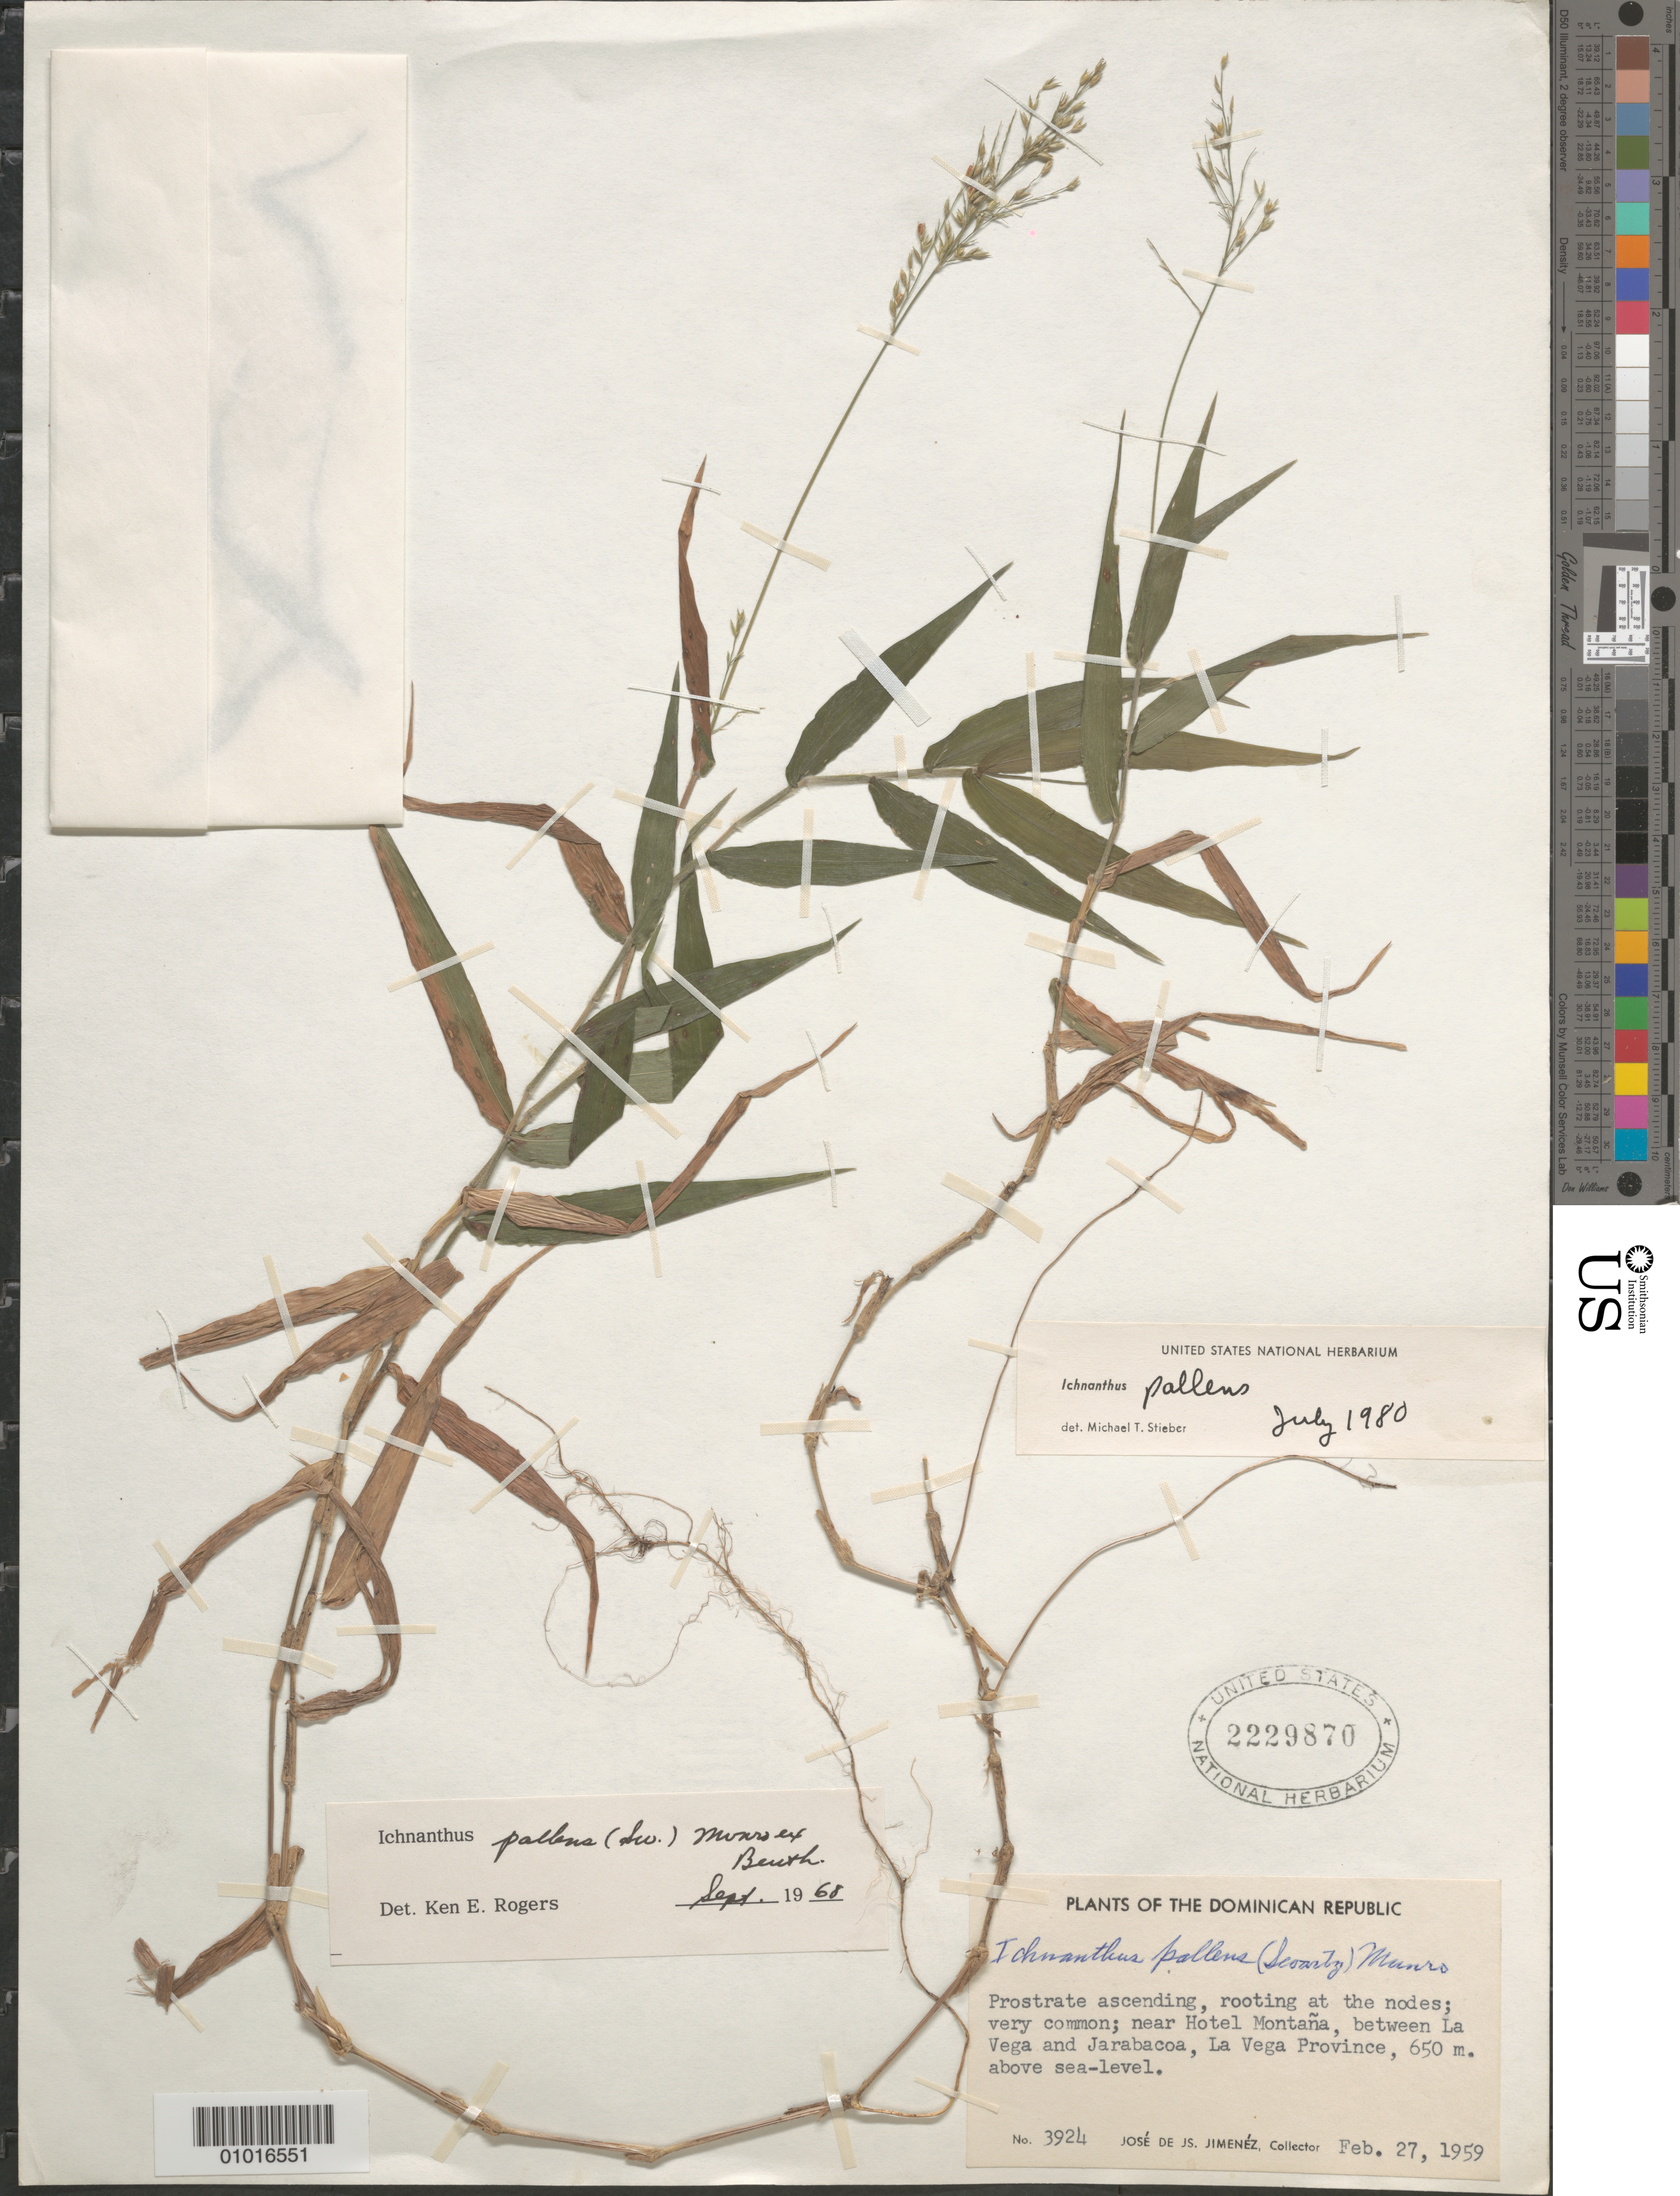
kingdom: Plantae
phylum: Tracheophyta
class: Liliopsida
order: Poales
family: Poaceae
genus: Ichnanthus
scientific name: Ichnanthus pallens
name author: (Sw.) Munro ex Benth.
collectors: J. J. Jiménez Almonte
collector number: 3924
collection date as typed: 27 Feb 1959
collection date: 1959-02-27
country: Dominican Republic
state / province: La Vega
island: Hispaniola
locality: Between La Vega and Jarabacoa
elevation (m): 0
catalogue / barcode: US 2229870